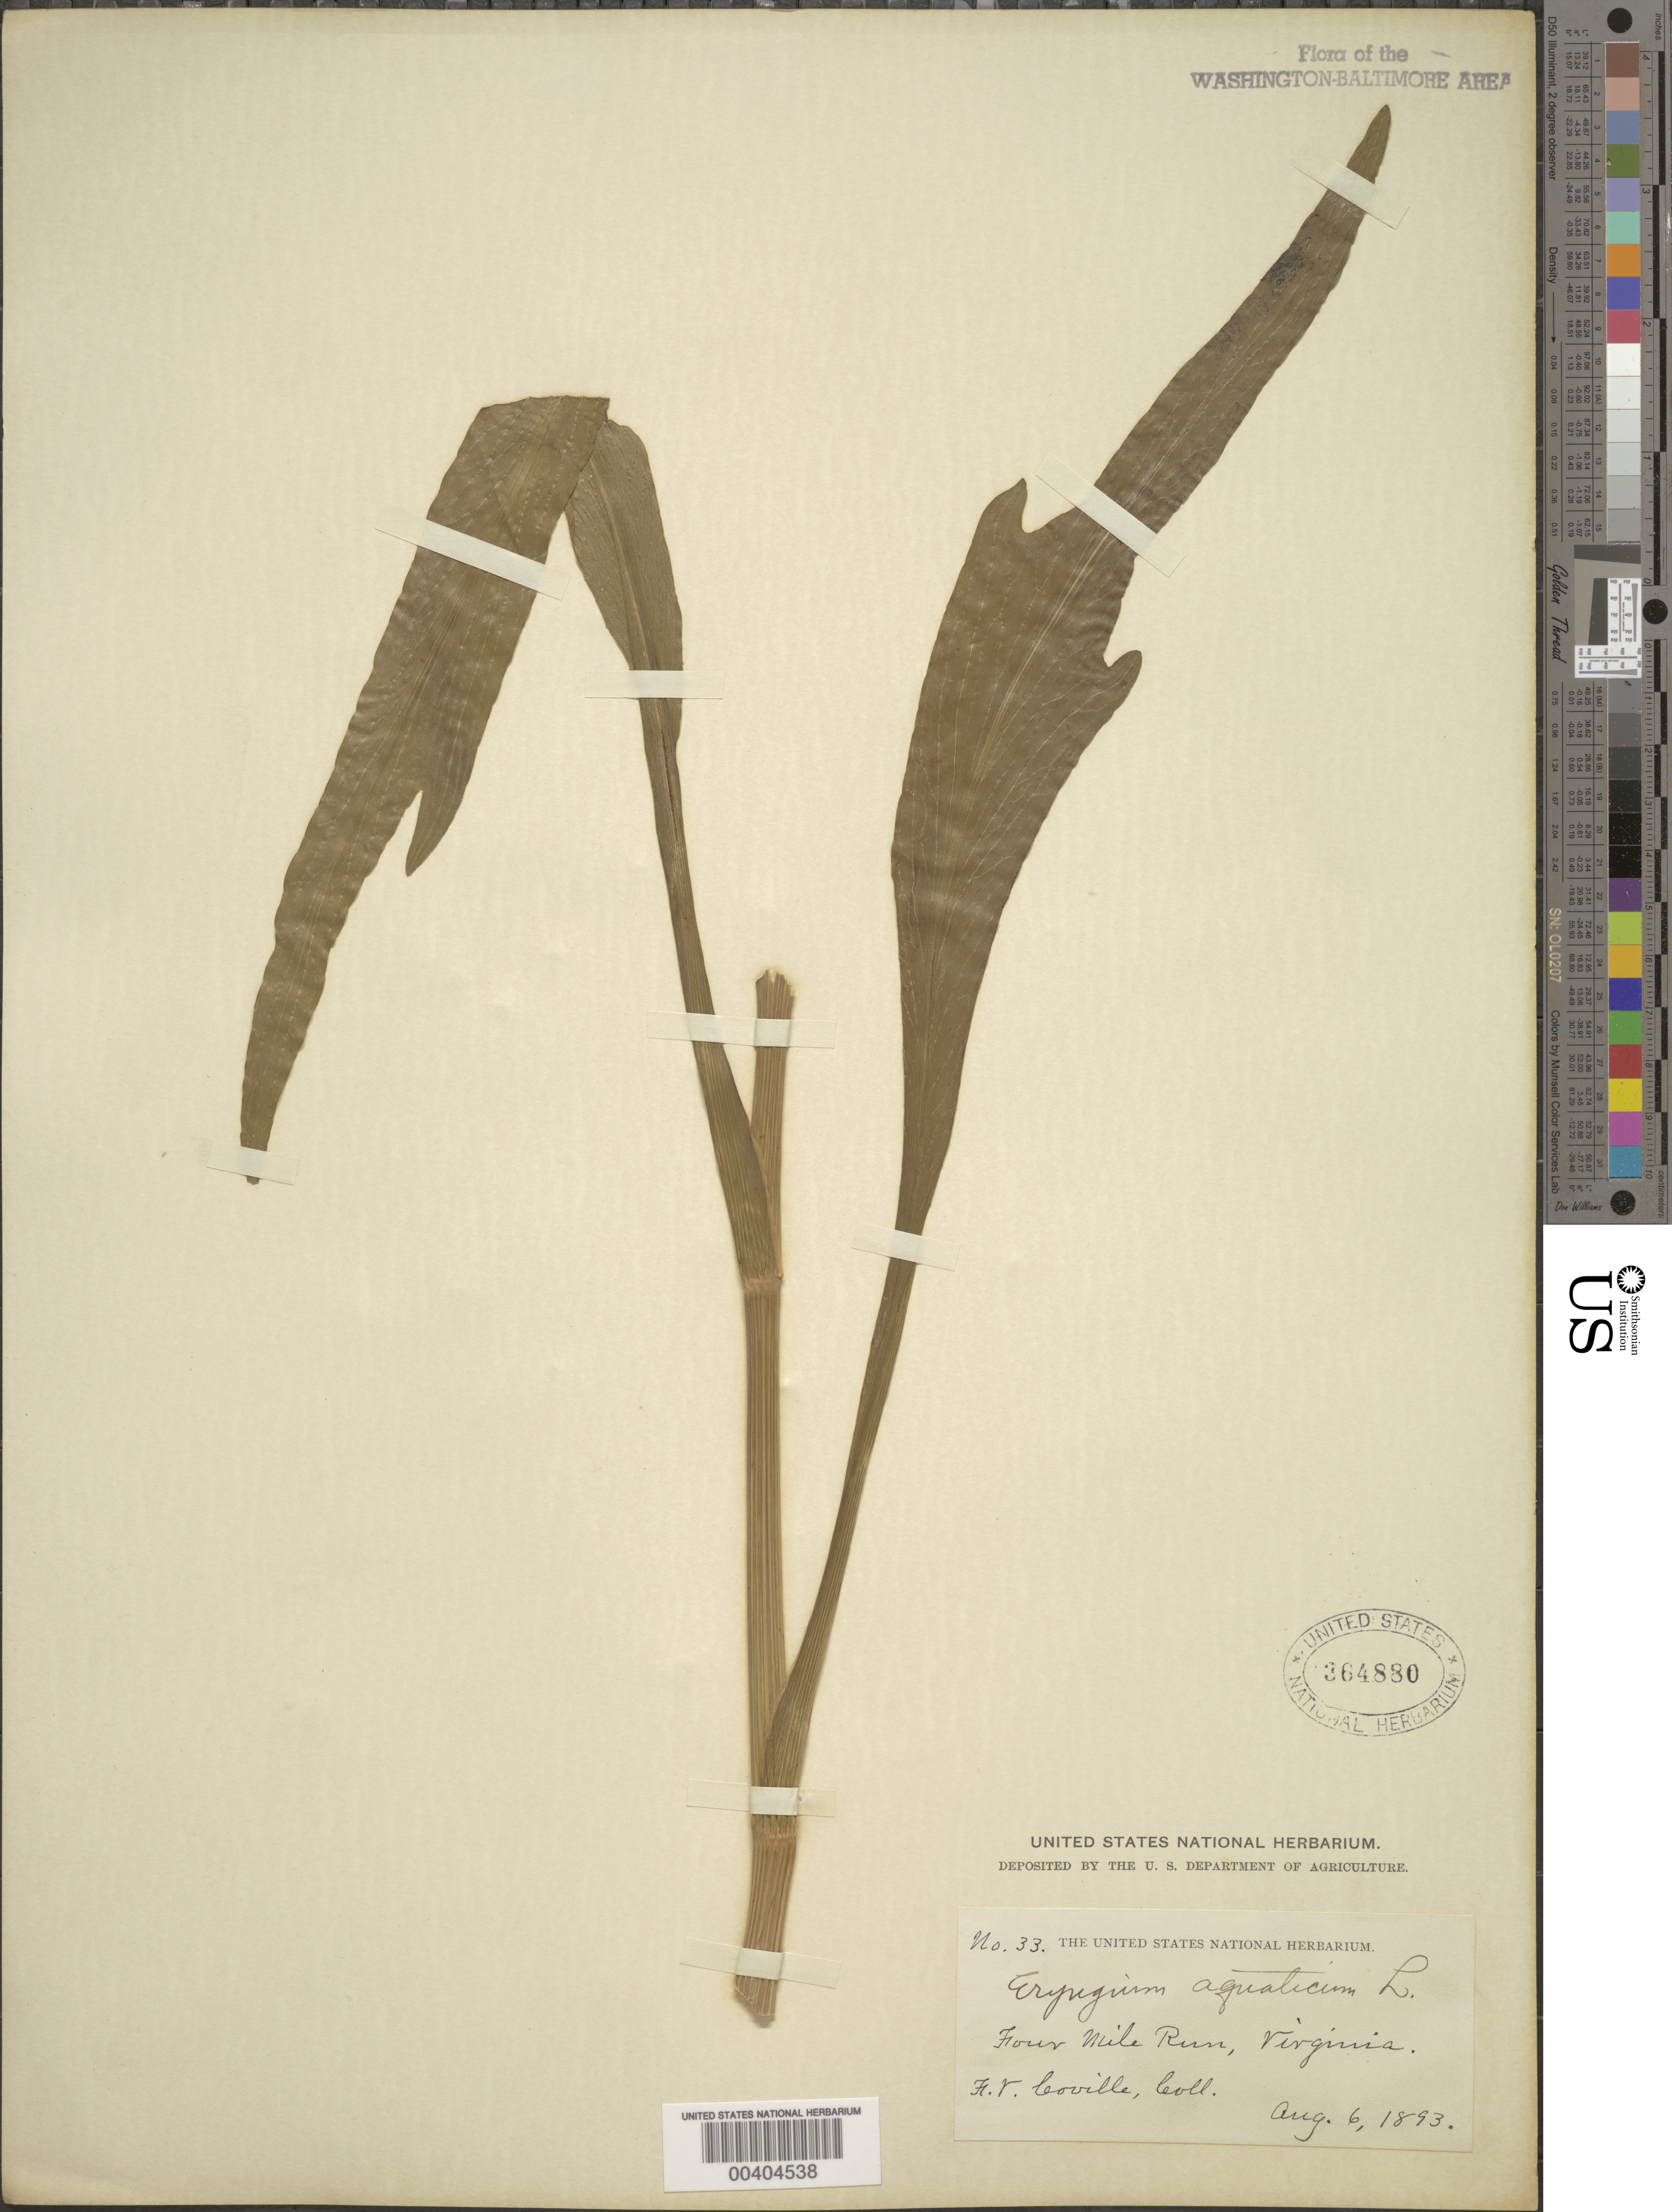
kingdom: Plantae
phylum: Tracheophyta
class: Magnoliopsida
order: Apiales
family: Apiaceae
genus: Eryngium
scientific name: Eryngium aquaticum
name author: L.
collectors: F. V. Coville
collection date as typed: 06 Aug 1893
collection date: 1893-08-06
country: United States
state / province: Virginia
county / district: Arlington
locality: Four Mile Run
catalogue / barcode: US 364880